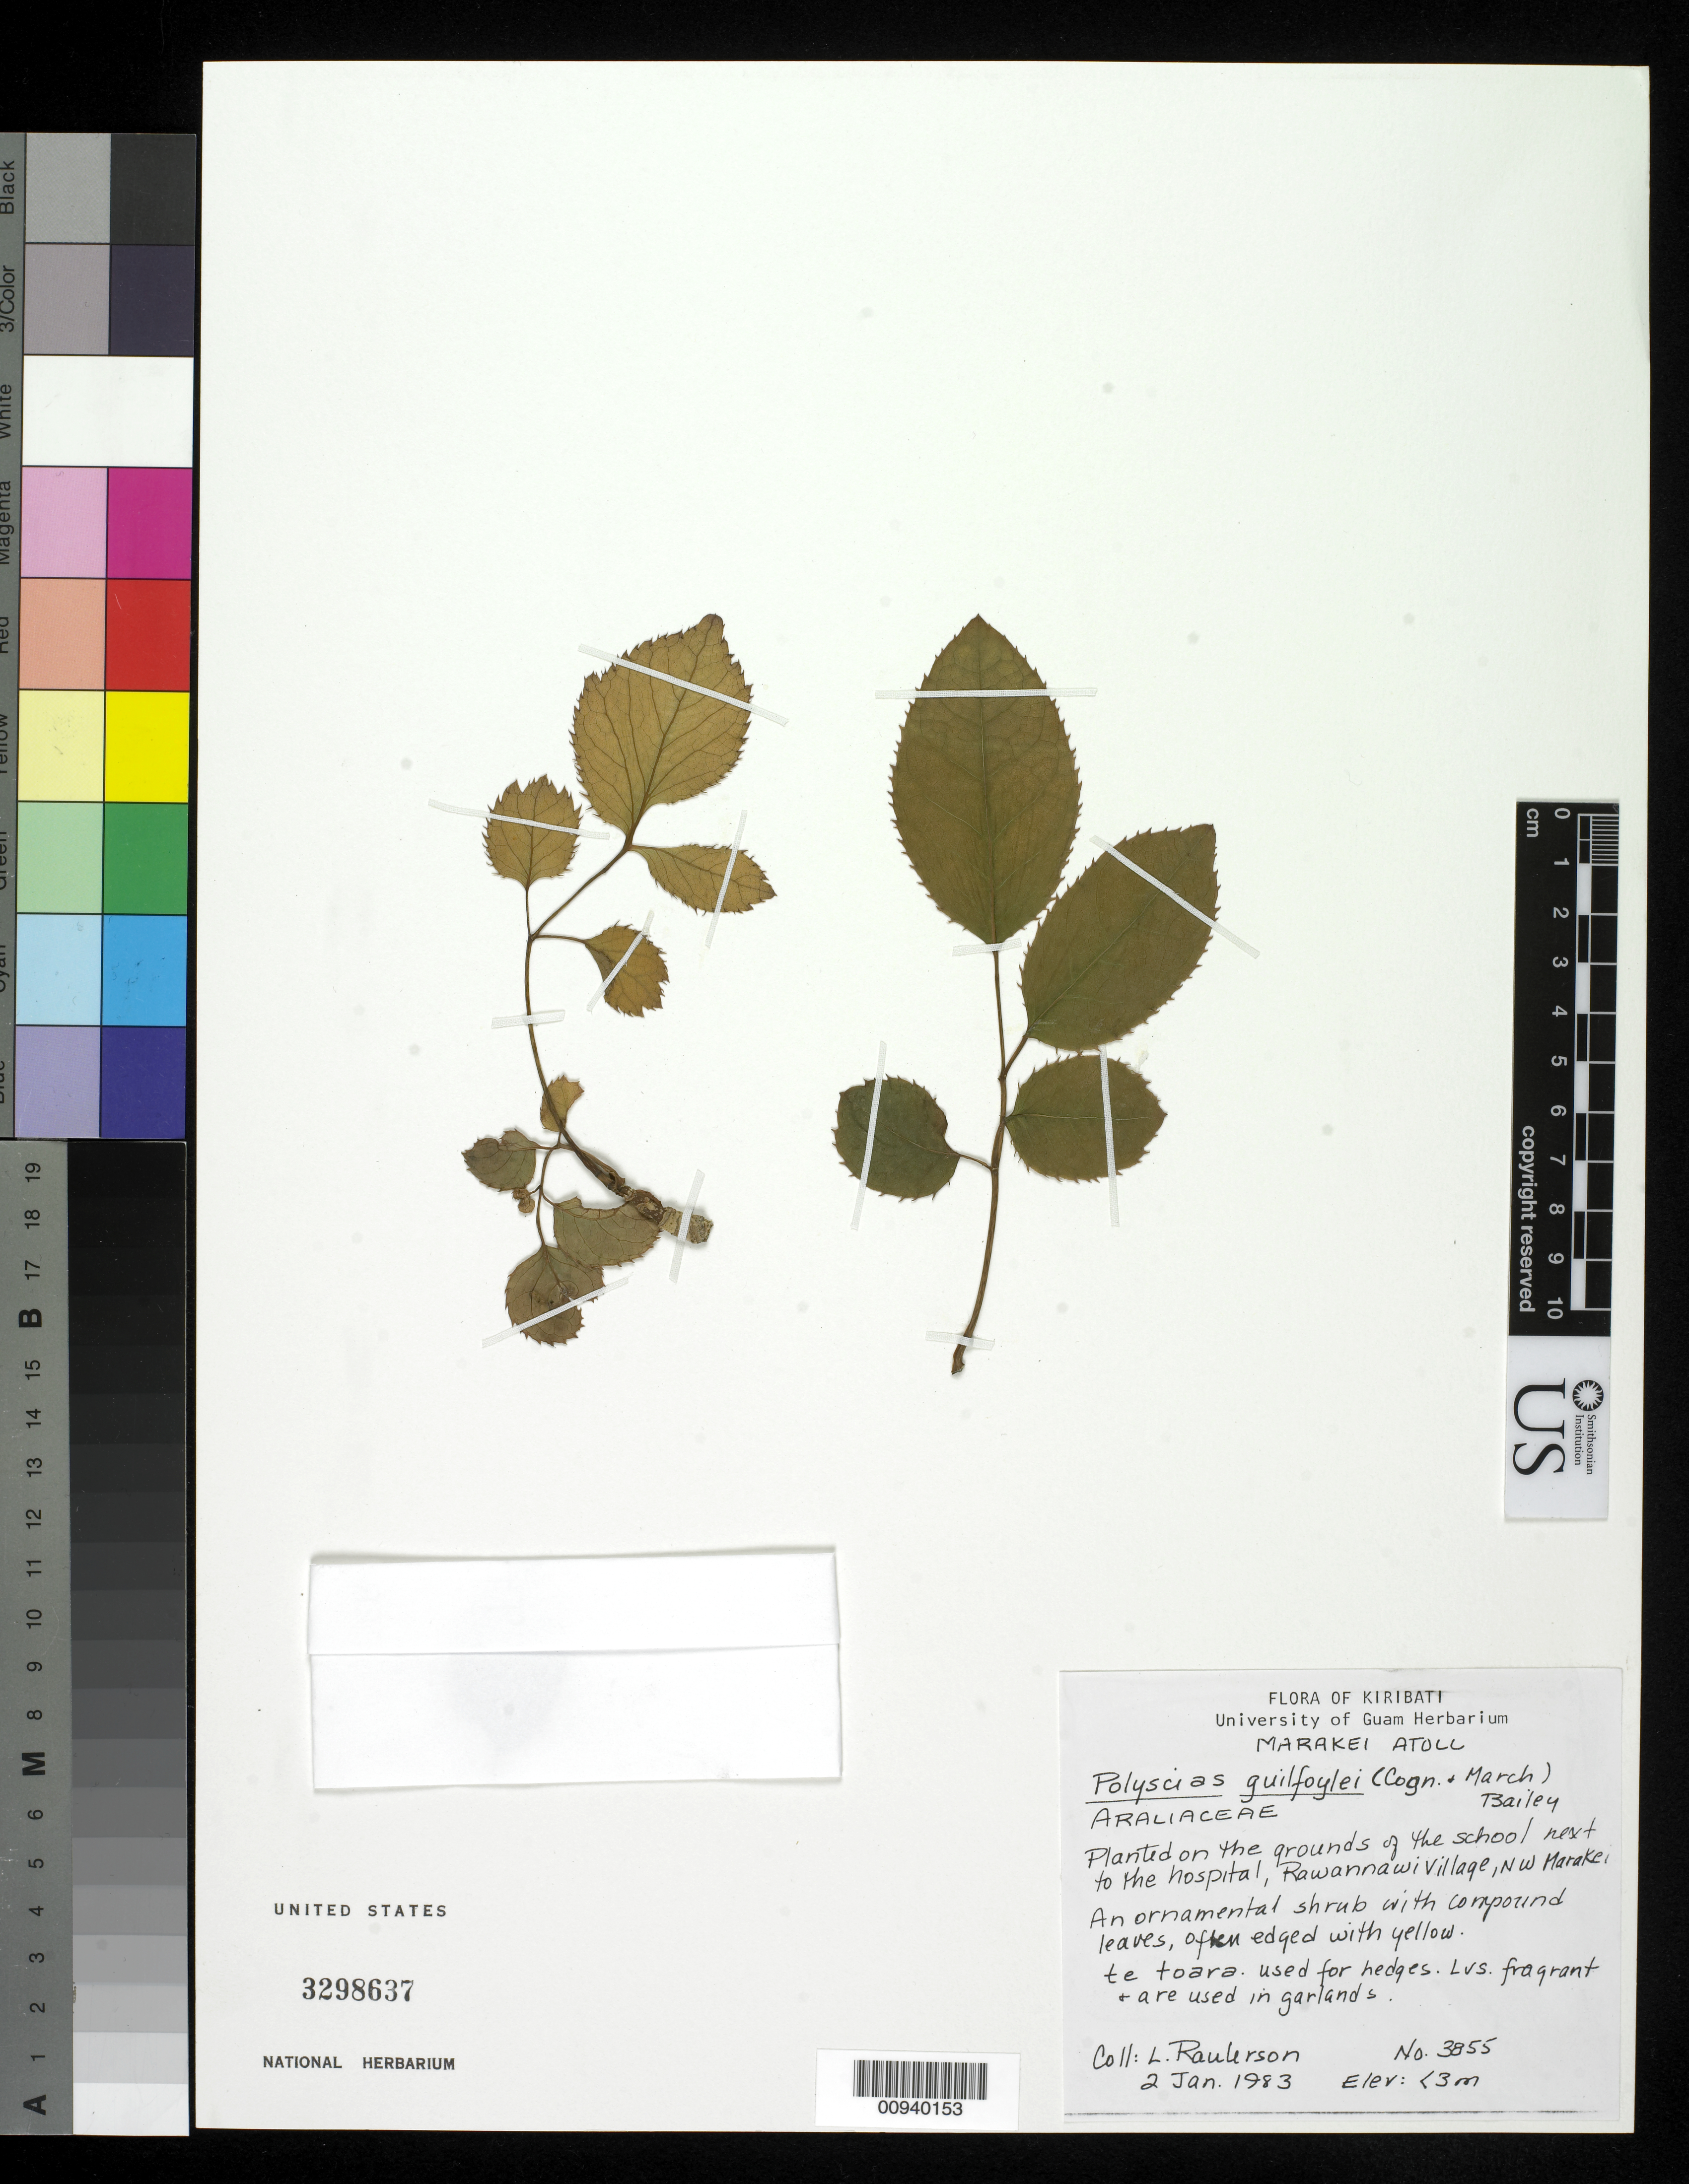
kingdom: Plantae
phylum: Tracheophyta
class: Magnoliopsida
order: Apiales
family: Araliaceae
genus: Polyscias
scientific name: Polyscias guilfoylei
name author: (W. Bull) L.H. Bailey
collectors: L. Raulerson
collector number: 3855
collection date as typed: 02 Jan 1983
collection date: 1983-01-02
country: Kiribati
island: Marakei Atoll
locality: Planted on the grounds of the school next to the hospital, Rawannawi Village, NW Marakei.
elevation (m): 0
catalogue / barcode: US 3298637